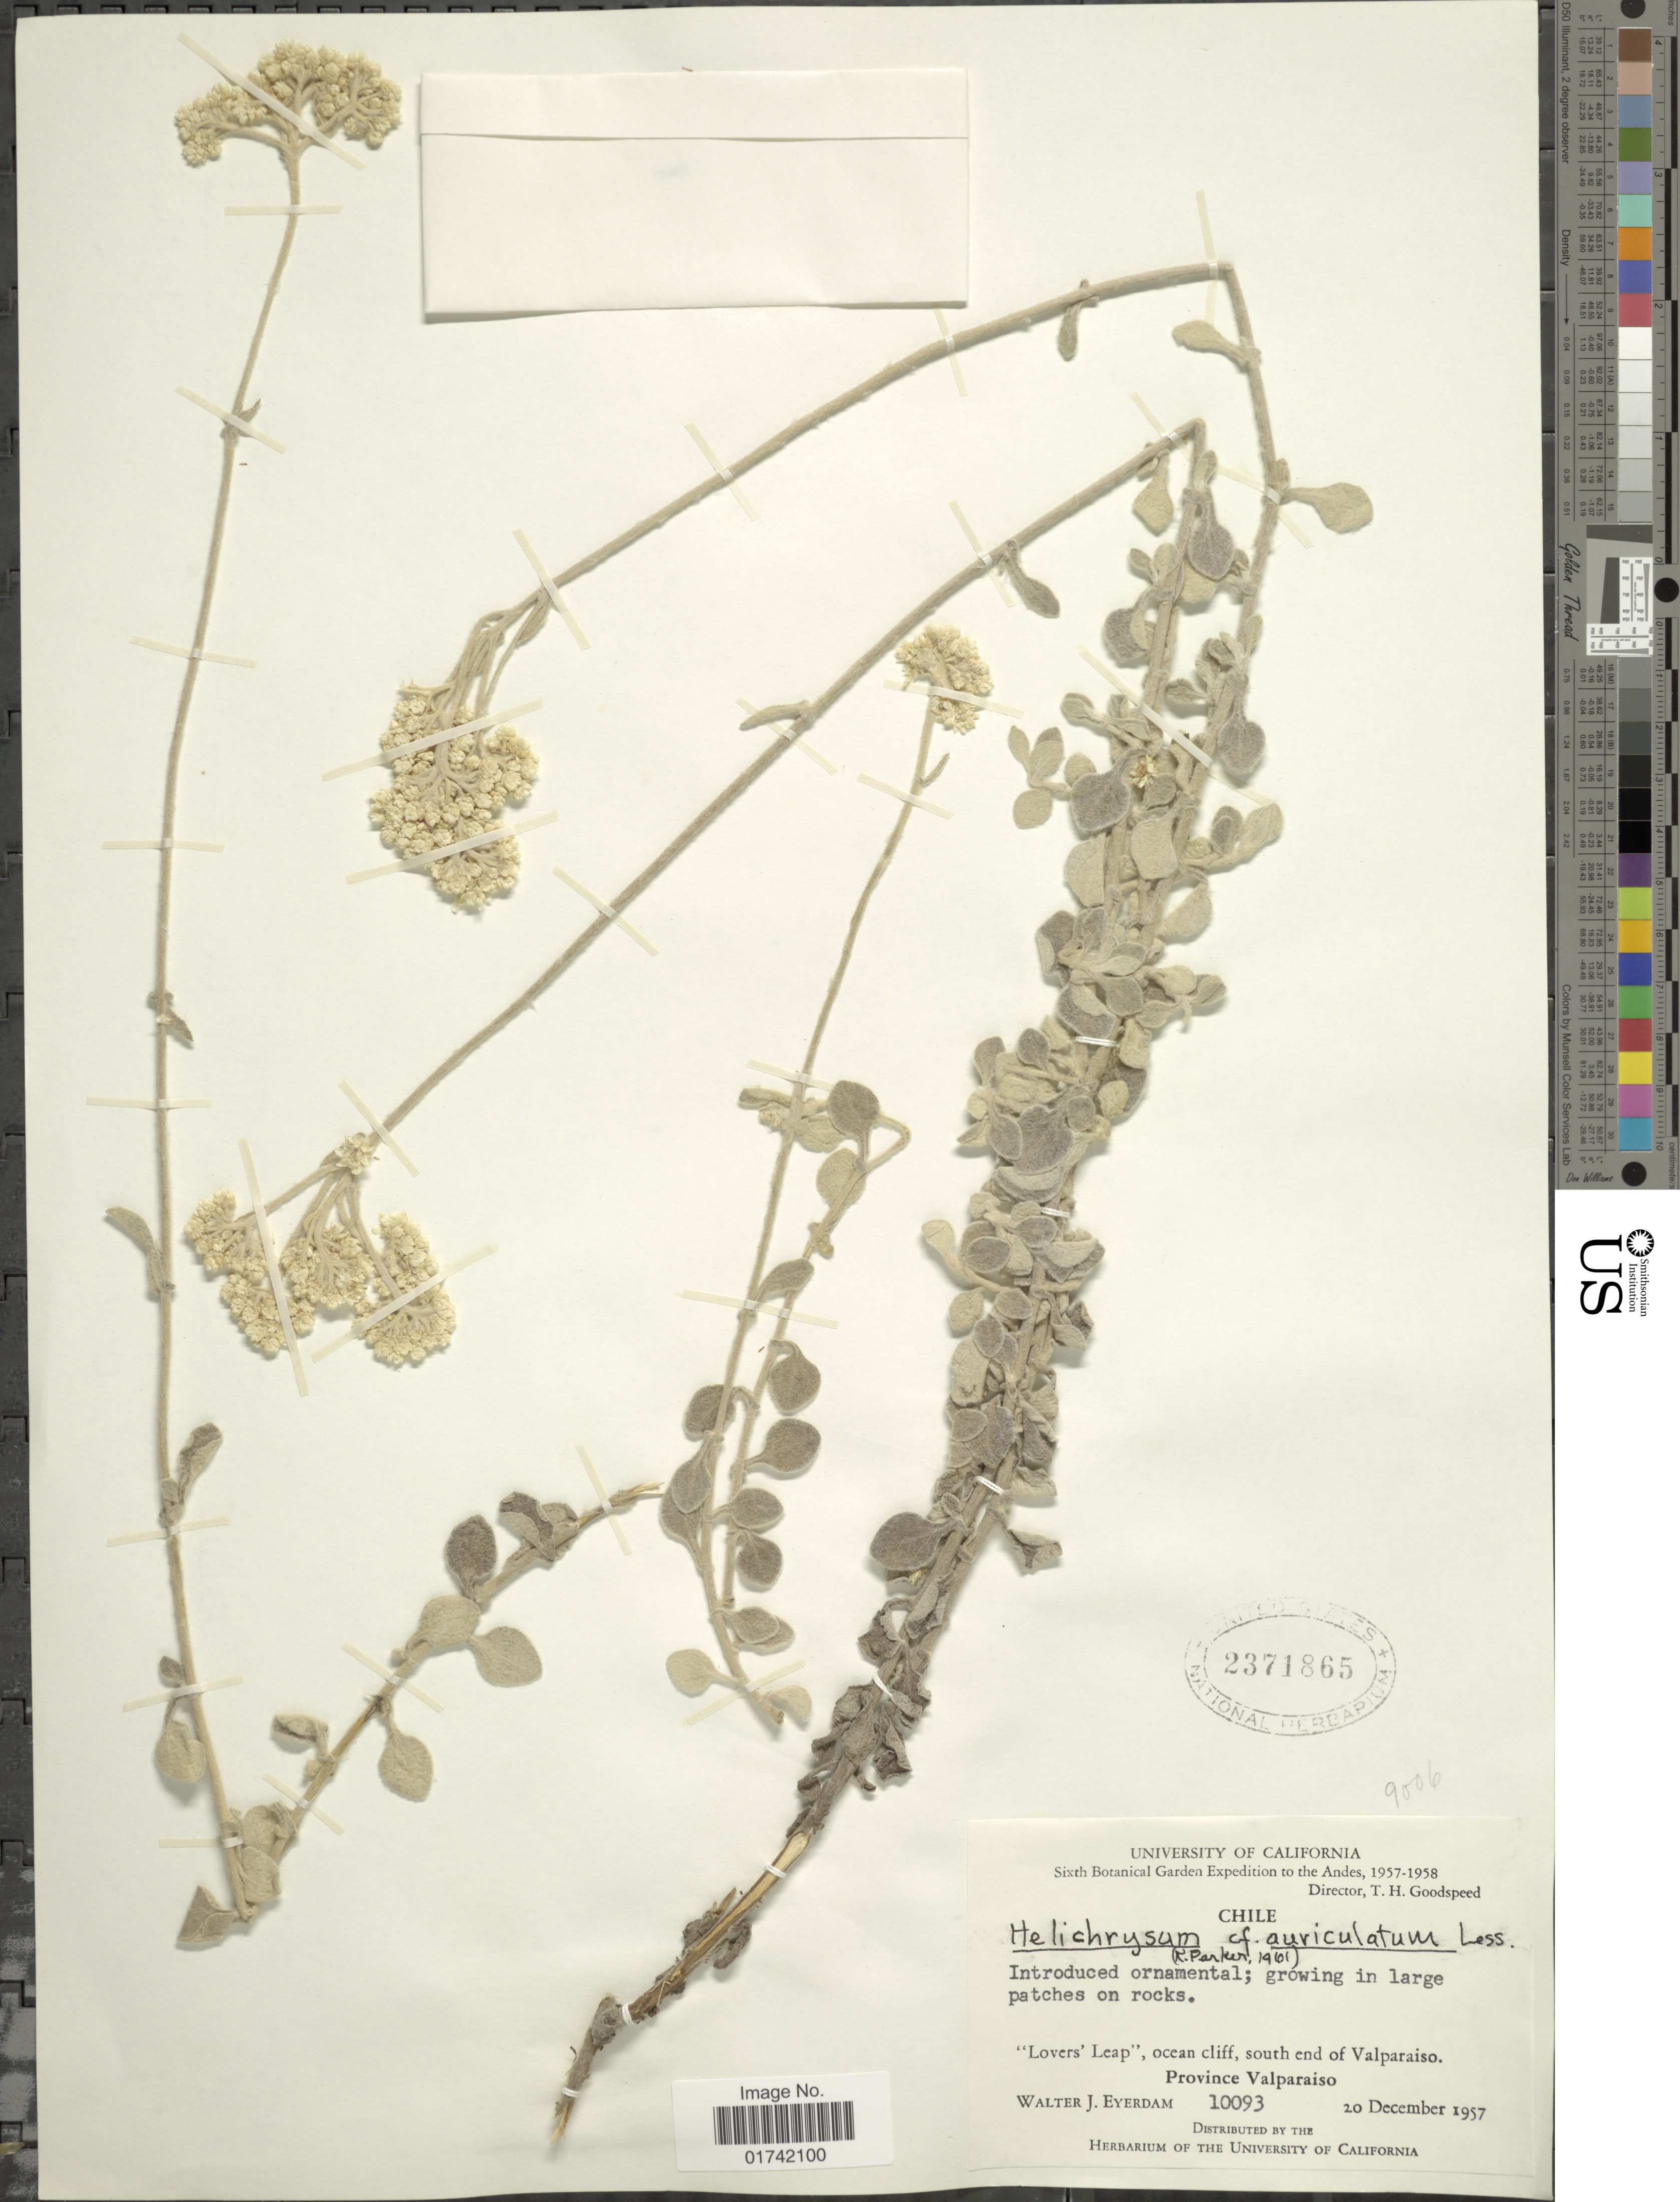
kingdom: Plantae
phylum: Tracheophyta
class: Magnoliopsida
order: Asterales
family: Asteraceae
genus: Helichrysum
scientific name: Helichrysum auriculatum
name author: Less.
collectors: W. J. Eyerdam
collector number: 10093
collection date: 1957-12-20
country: Chile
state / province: Valparaíso (V)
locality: Lovers'Leap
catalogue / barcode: US 2371865